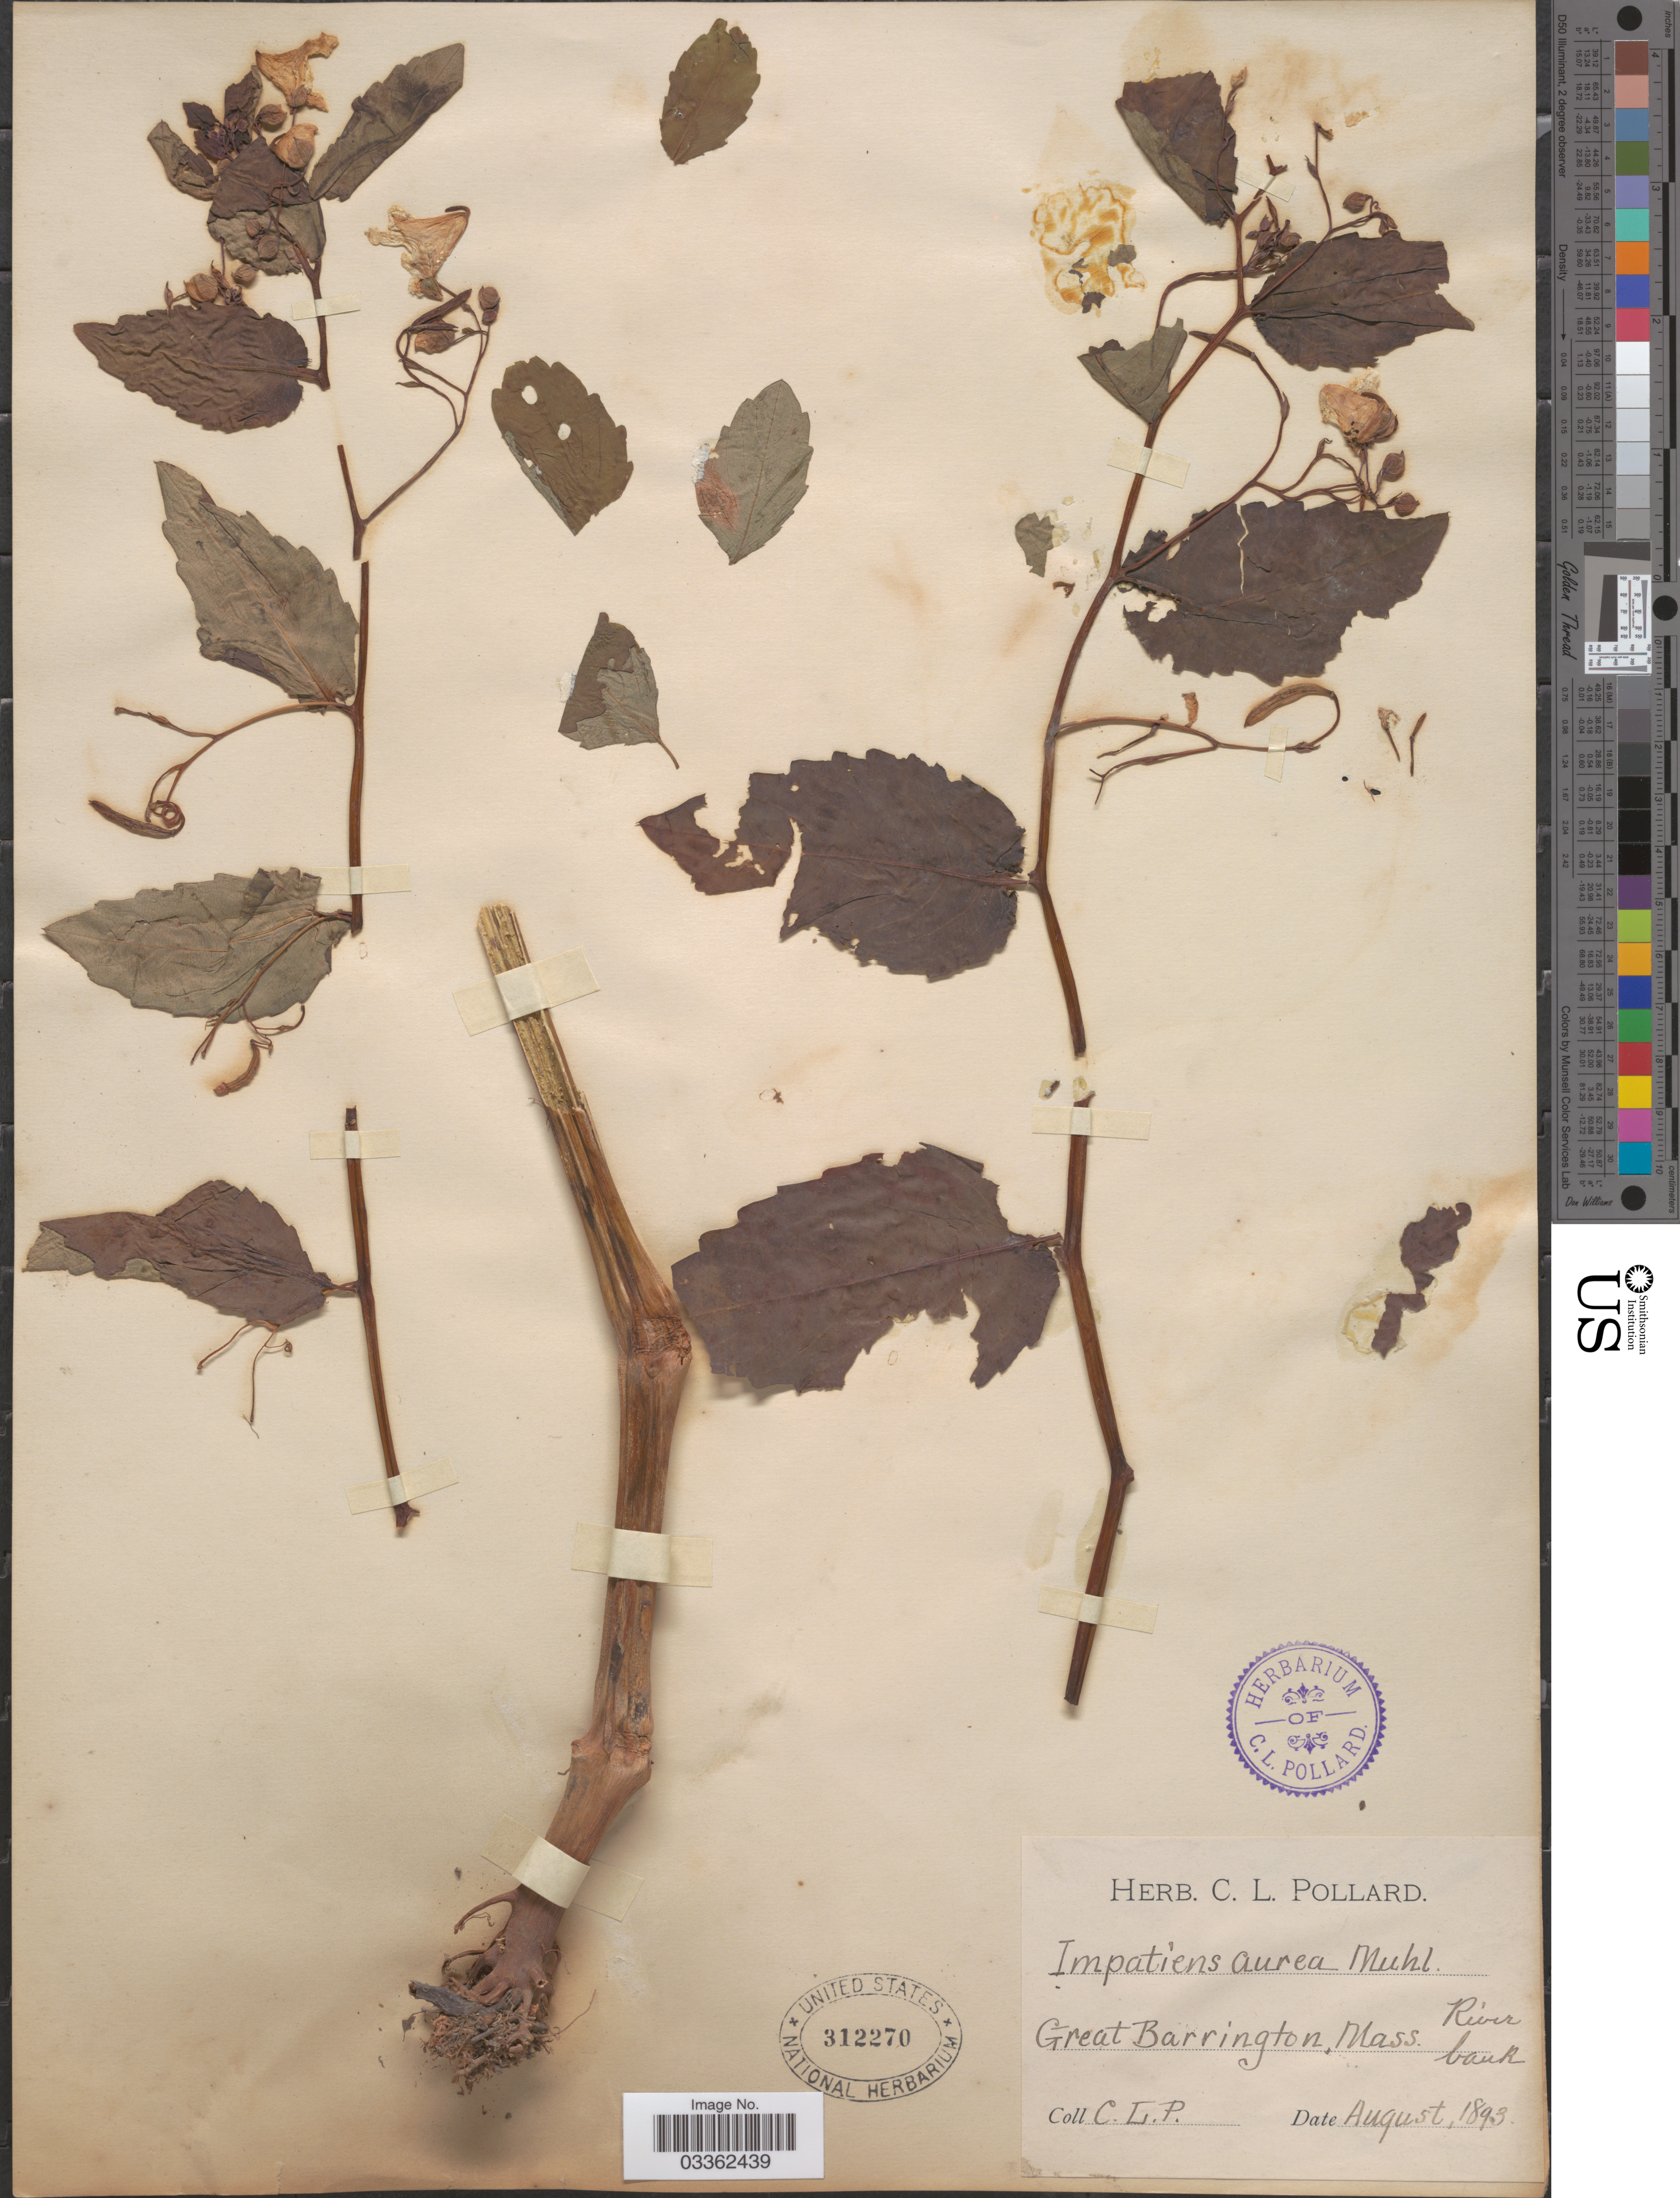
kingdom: Plantae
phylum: Tracheophyta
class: Magnoliopsida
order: Ericales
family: Balsaminaceae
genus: Impatiens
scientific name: Impatiens pallida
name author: Nutt.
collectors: C. L. Pollard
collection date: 1893-08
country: United States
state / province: Massachusetts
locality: Great Barrington.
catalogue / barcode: US 312270